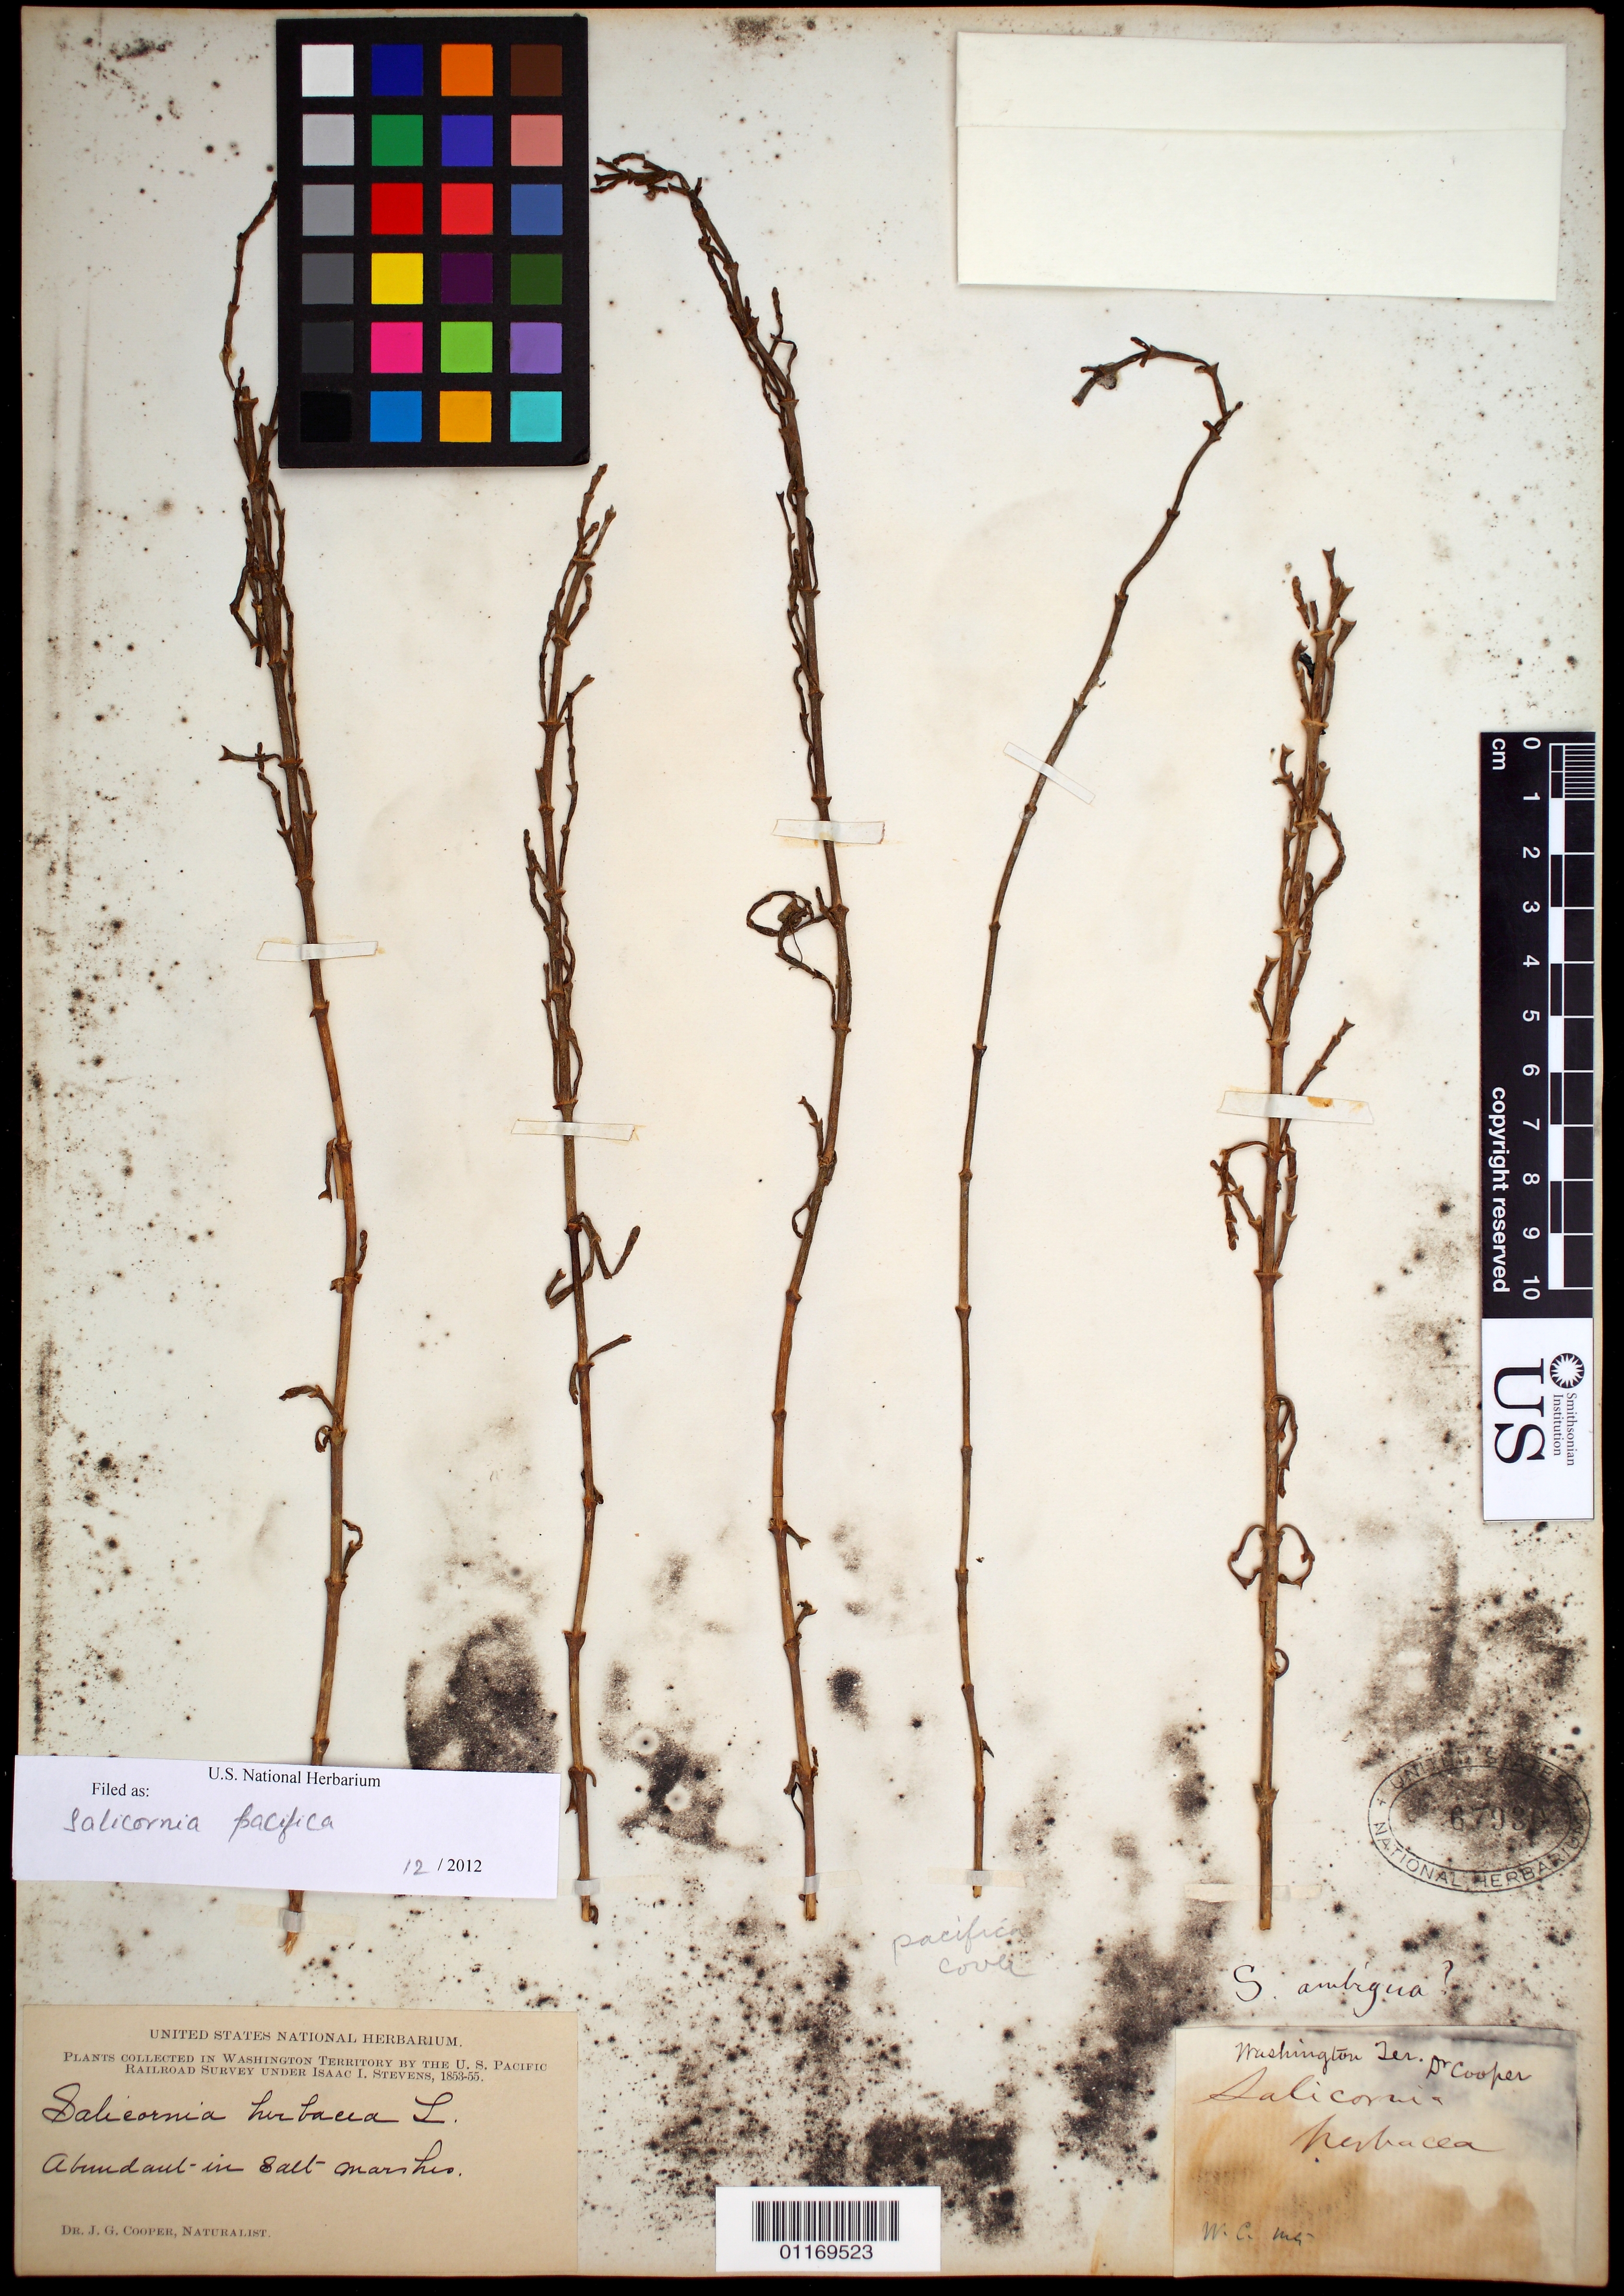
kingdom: Plantae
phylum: Tracheophyta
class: Magnoliopsida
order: Caryophyllales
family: Amaranthaceae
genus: Salicornia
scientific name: Salicornia pacifica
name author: Standl.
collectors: J. G. Cooper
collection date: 1853/1855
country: United States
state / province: Washington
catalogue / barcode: US 67930